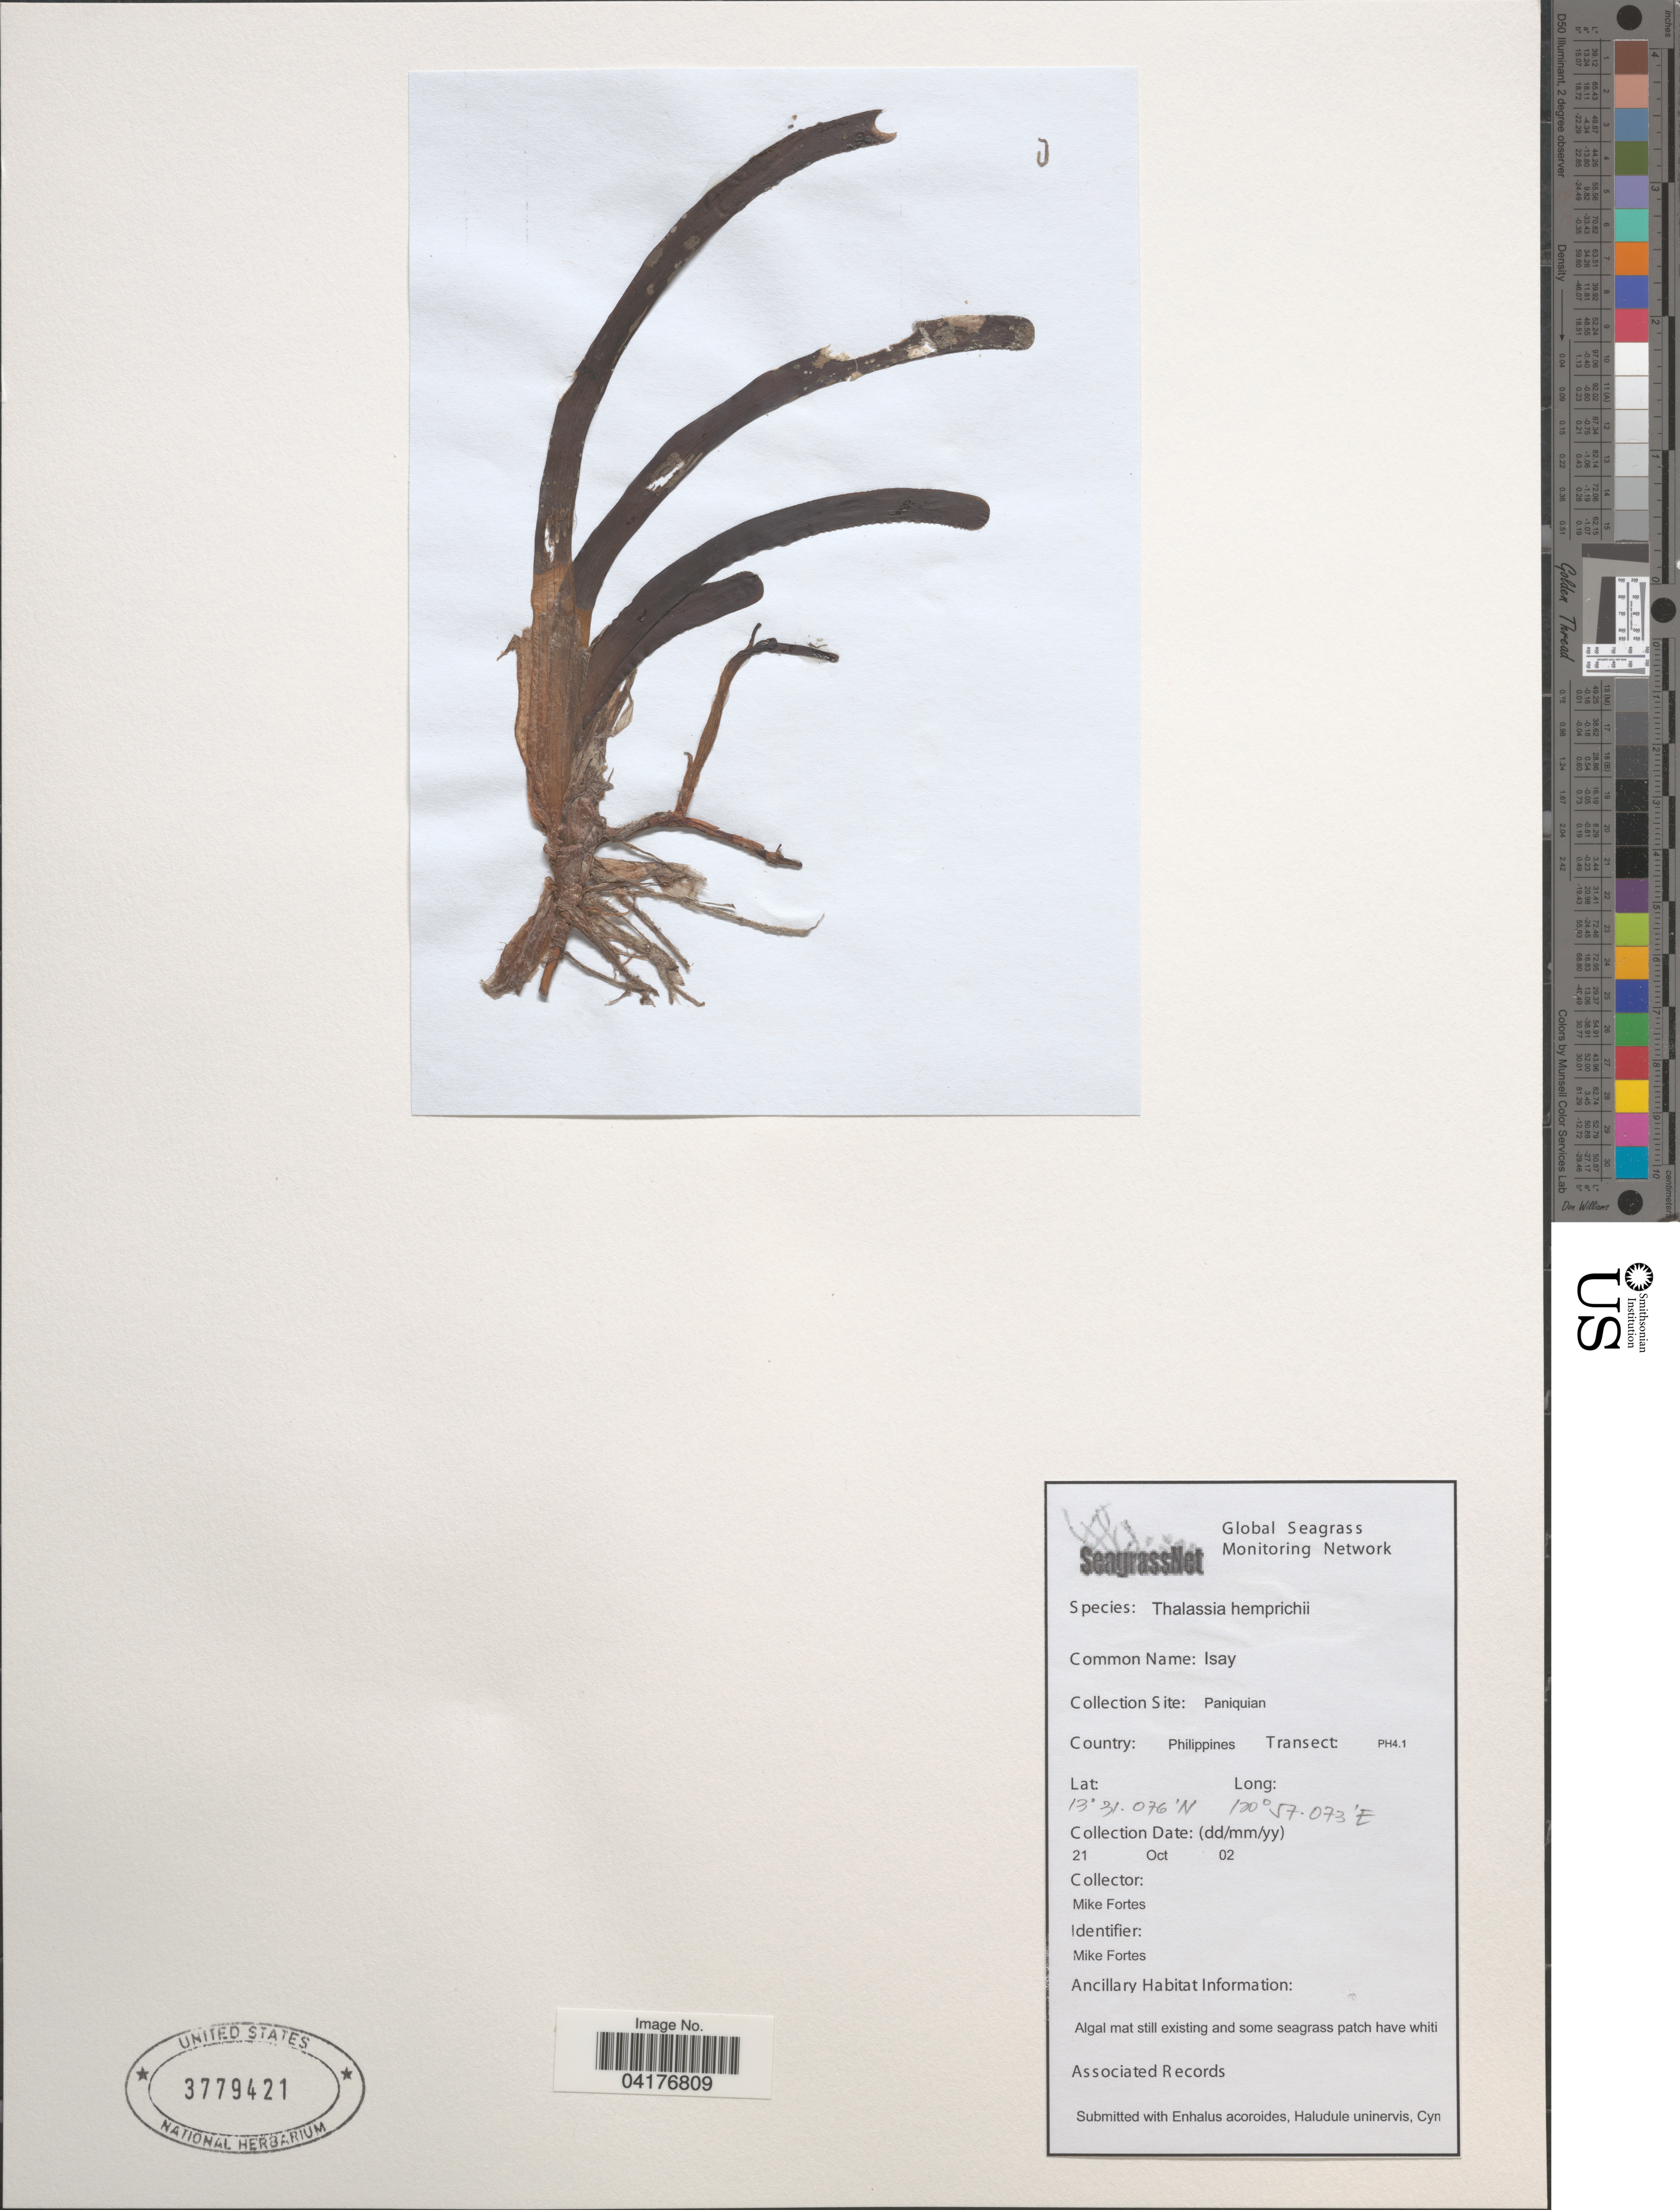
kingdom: Plantae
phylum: Tracheophyta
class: Liliopsida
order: Alismatales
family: Hydrocharitaceae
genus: Enhalus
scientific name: Enhalus acoroides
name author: (L. f.) Royle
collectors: M. Fortes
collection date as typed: Transcribed d/m/y: 21/10/2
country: Philippines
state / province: Mimaropa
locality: Paniquian. Transect: PH4.1.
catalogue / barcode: US 3779421